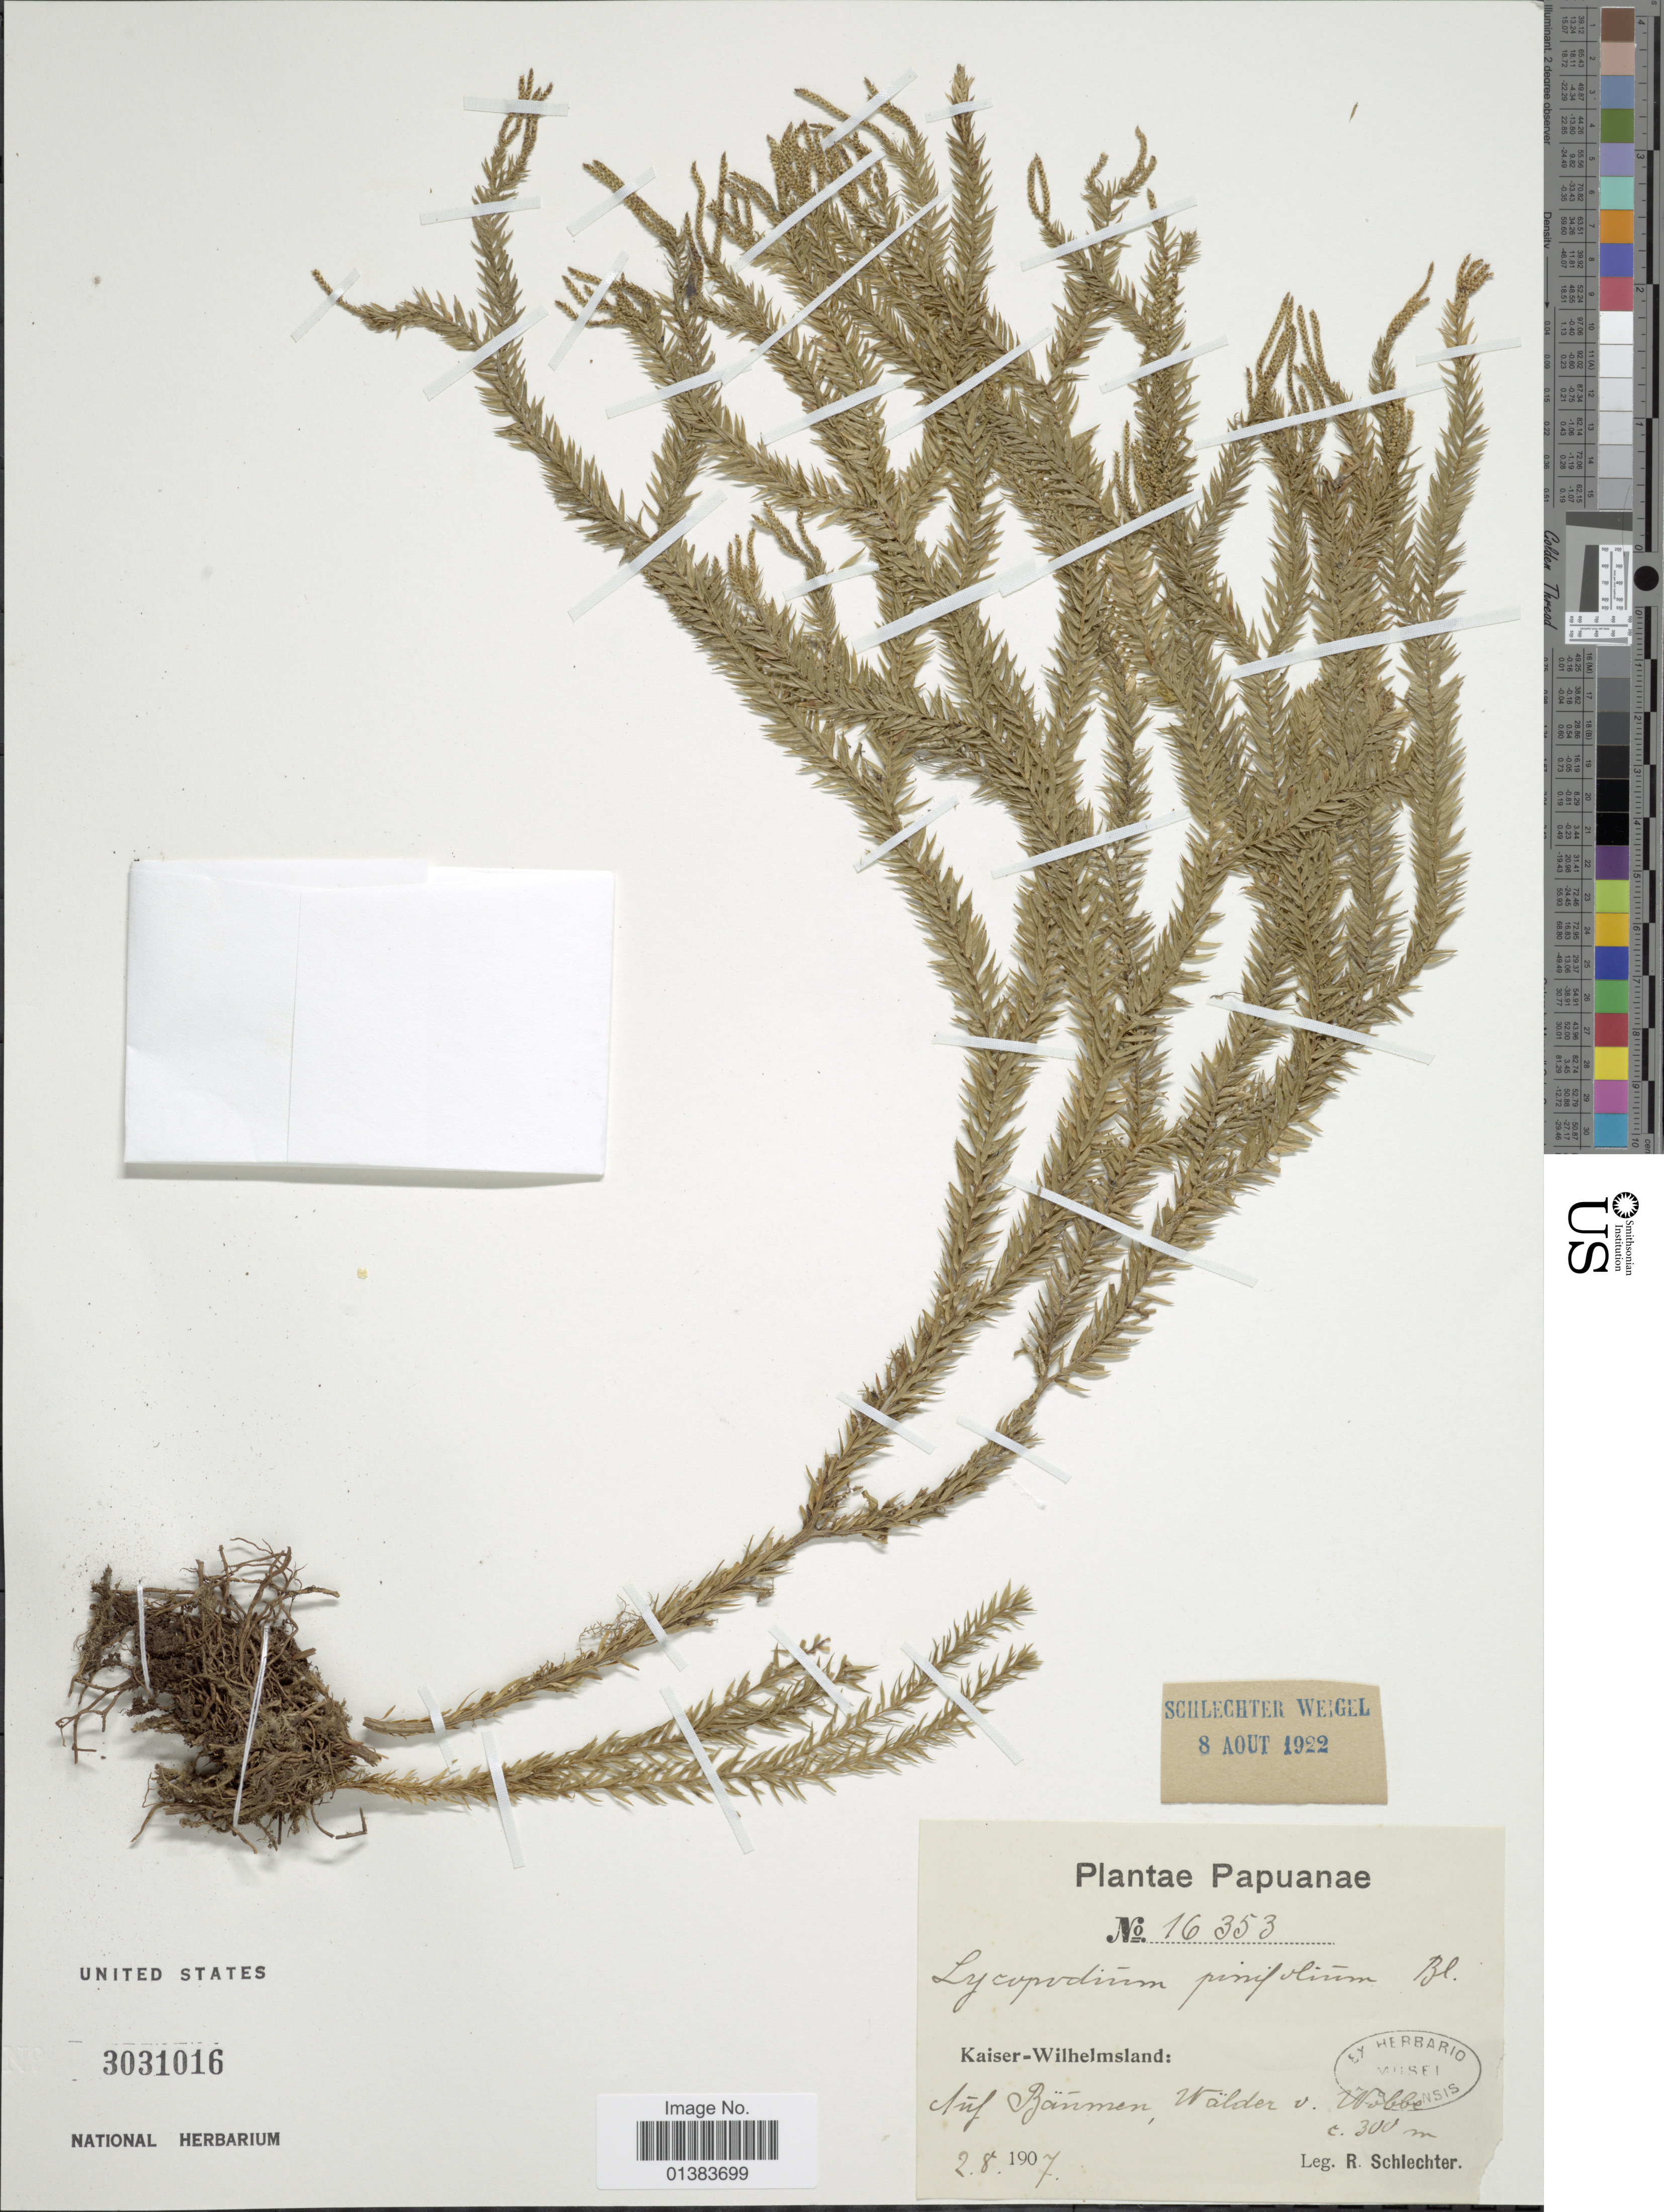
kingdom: Plantae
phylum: Tracheophyta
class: Lycopodiopsida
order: Lycopodiales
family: Lycopodiaceae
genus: Phlegmariurus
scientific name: Phlegmariurus flagellaceus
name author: (Kuhn) A. R. Field & Bostock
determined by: Field, A. R.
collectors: F. R. R. Schlechter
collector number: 16353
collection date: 1907-08-02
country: Papua New Guinea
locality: Papuanae, Kaiser-Wilhelmsland: Aúf Bänmen, Wälder v. Wobbe [interpreted]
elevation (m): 300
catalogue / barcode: US 3031016